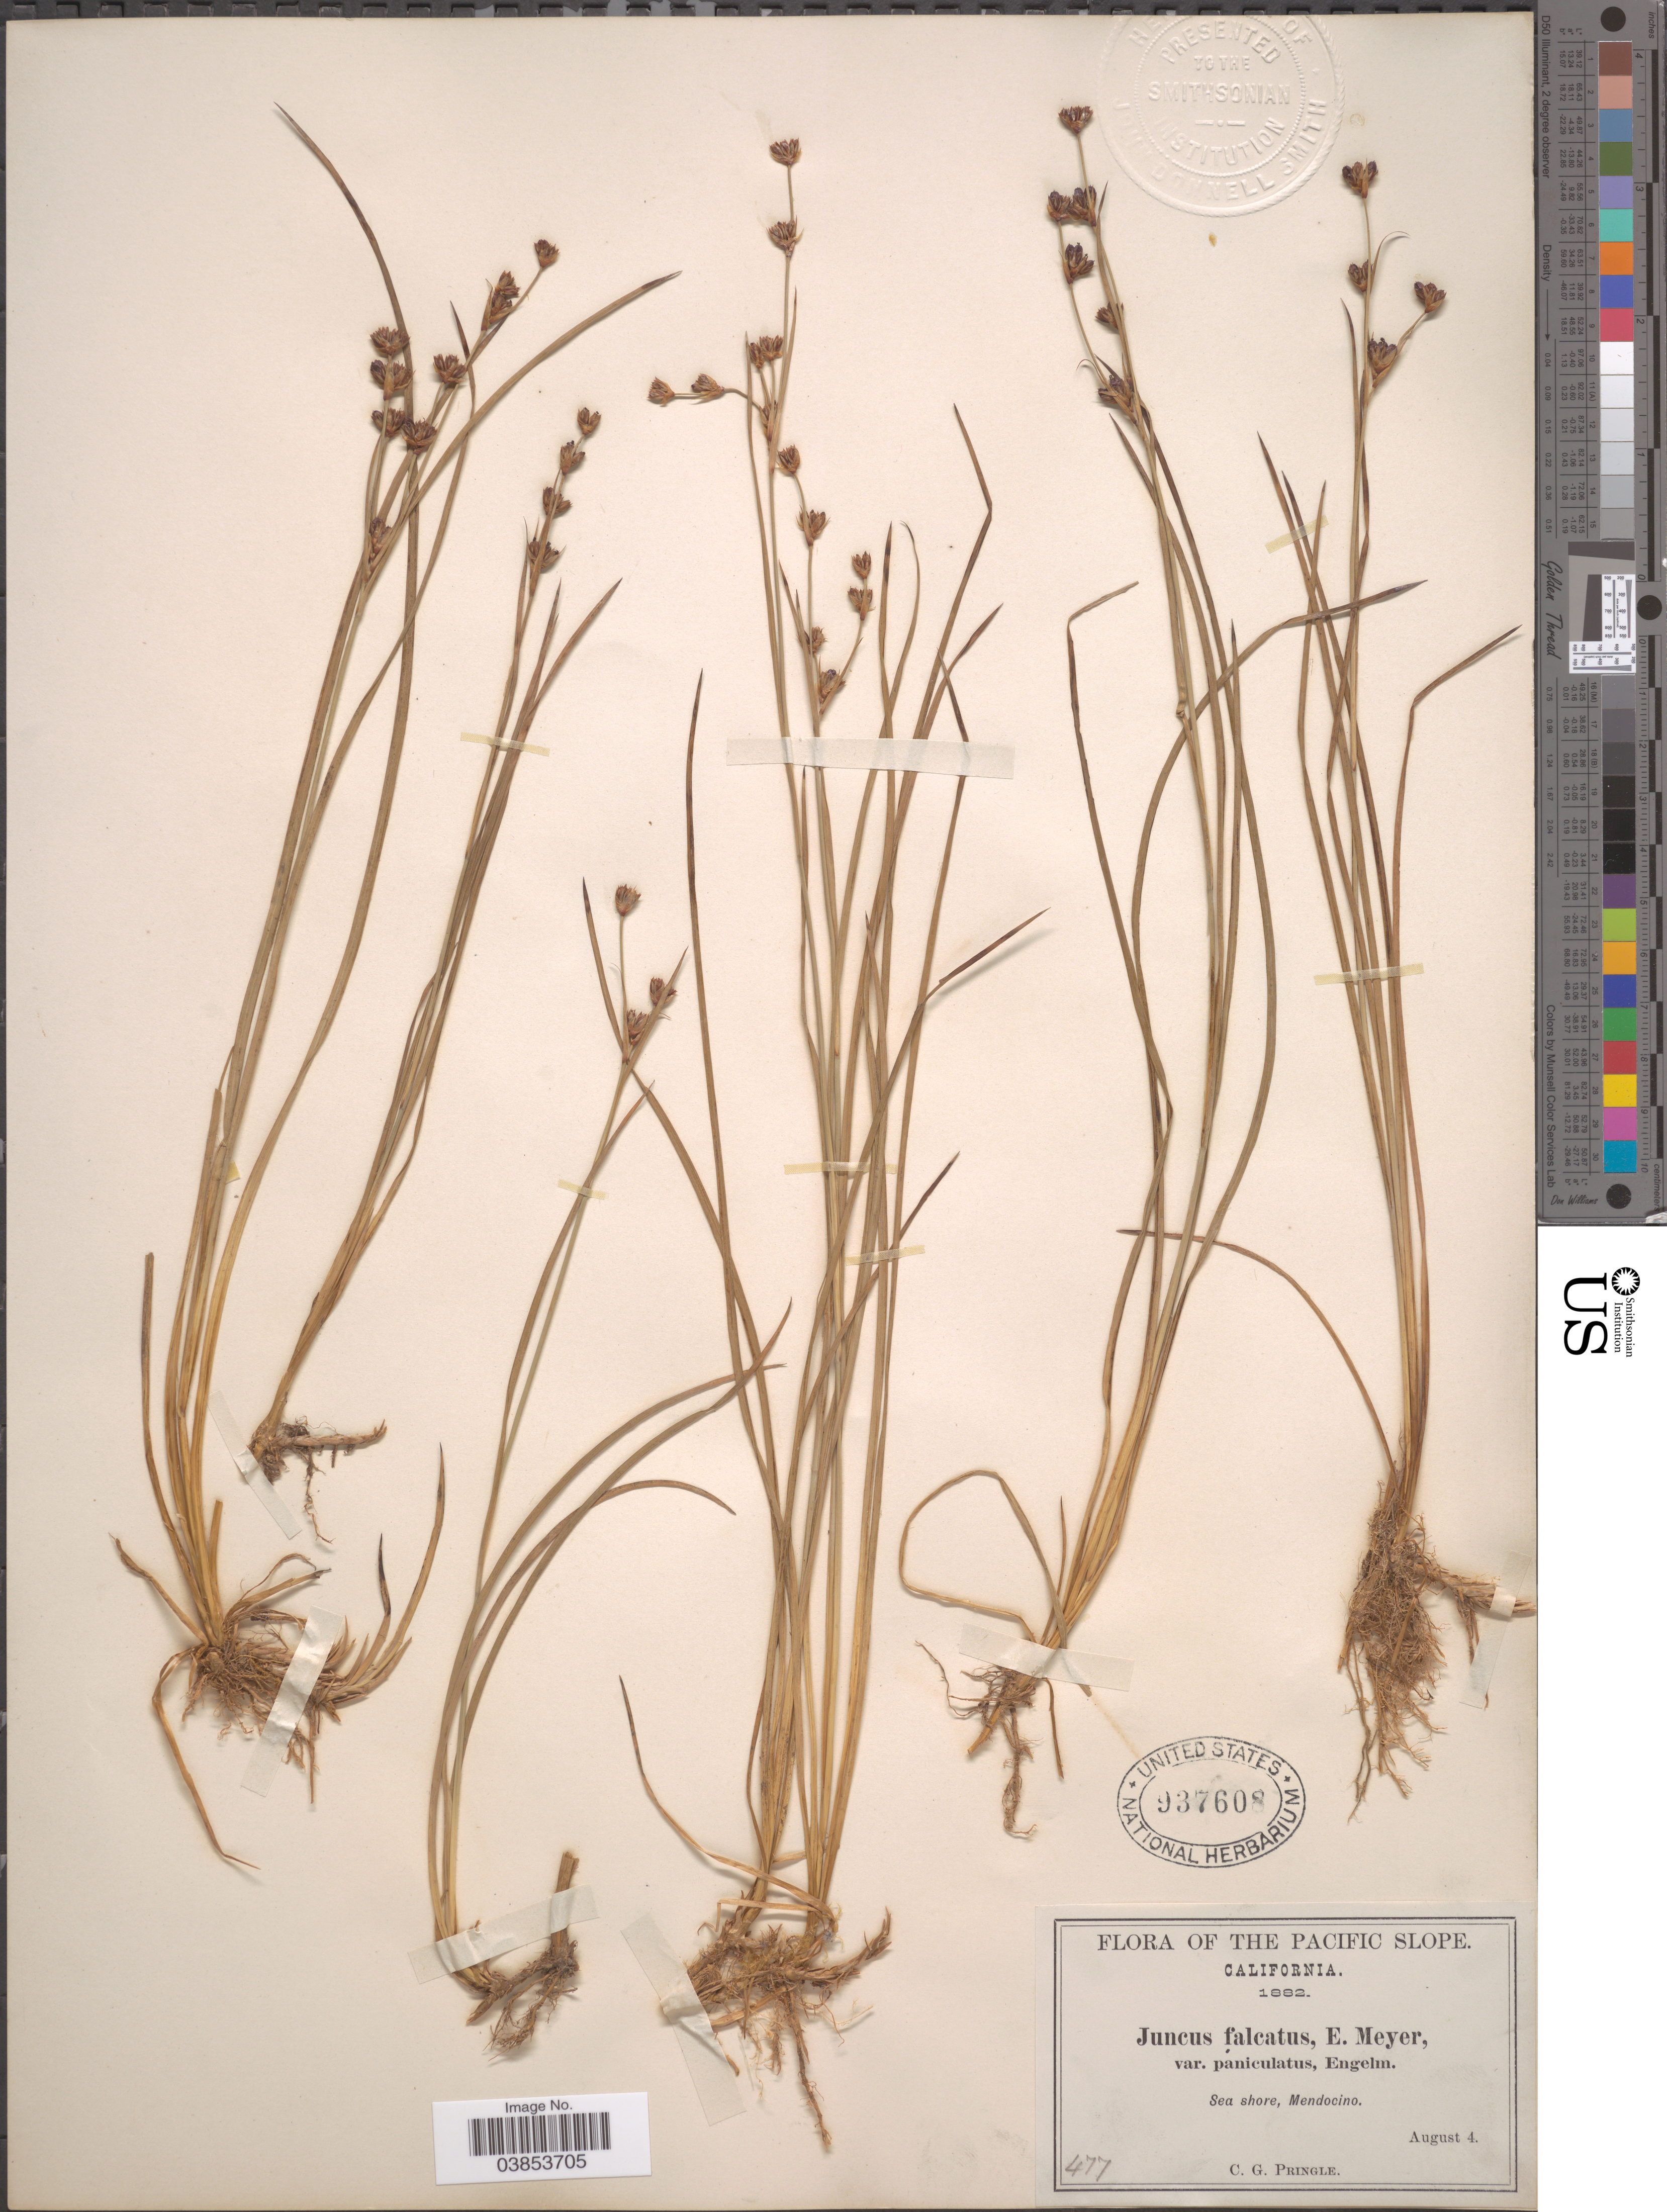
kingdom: Plantae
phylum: Tracheophyta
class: Liliopsida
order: Poales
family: Juncaceae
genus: Juncus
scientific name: Juncus falcatus var. alaskensis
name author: Coville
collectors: C. G. Pringle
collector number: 477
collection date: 1882-08-04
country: United States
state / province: California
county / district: Mendocino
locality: Pacific Slope. Sea shore, Mendocino.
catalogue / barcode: US 937608